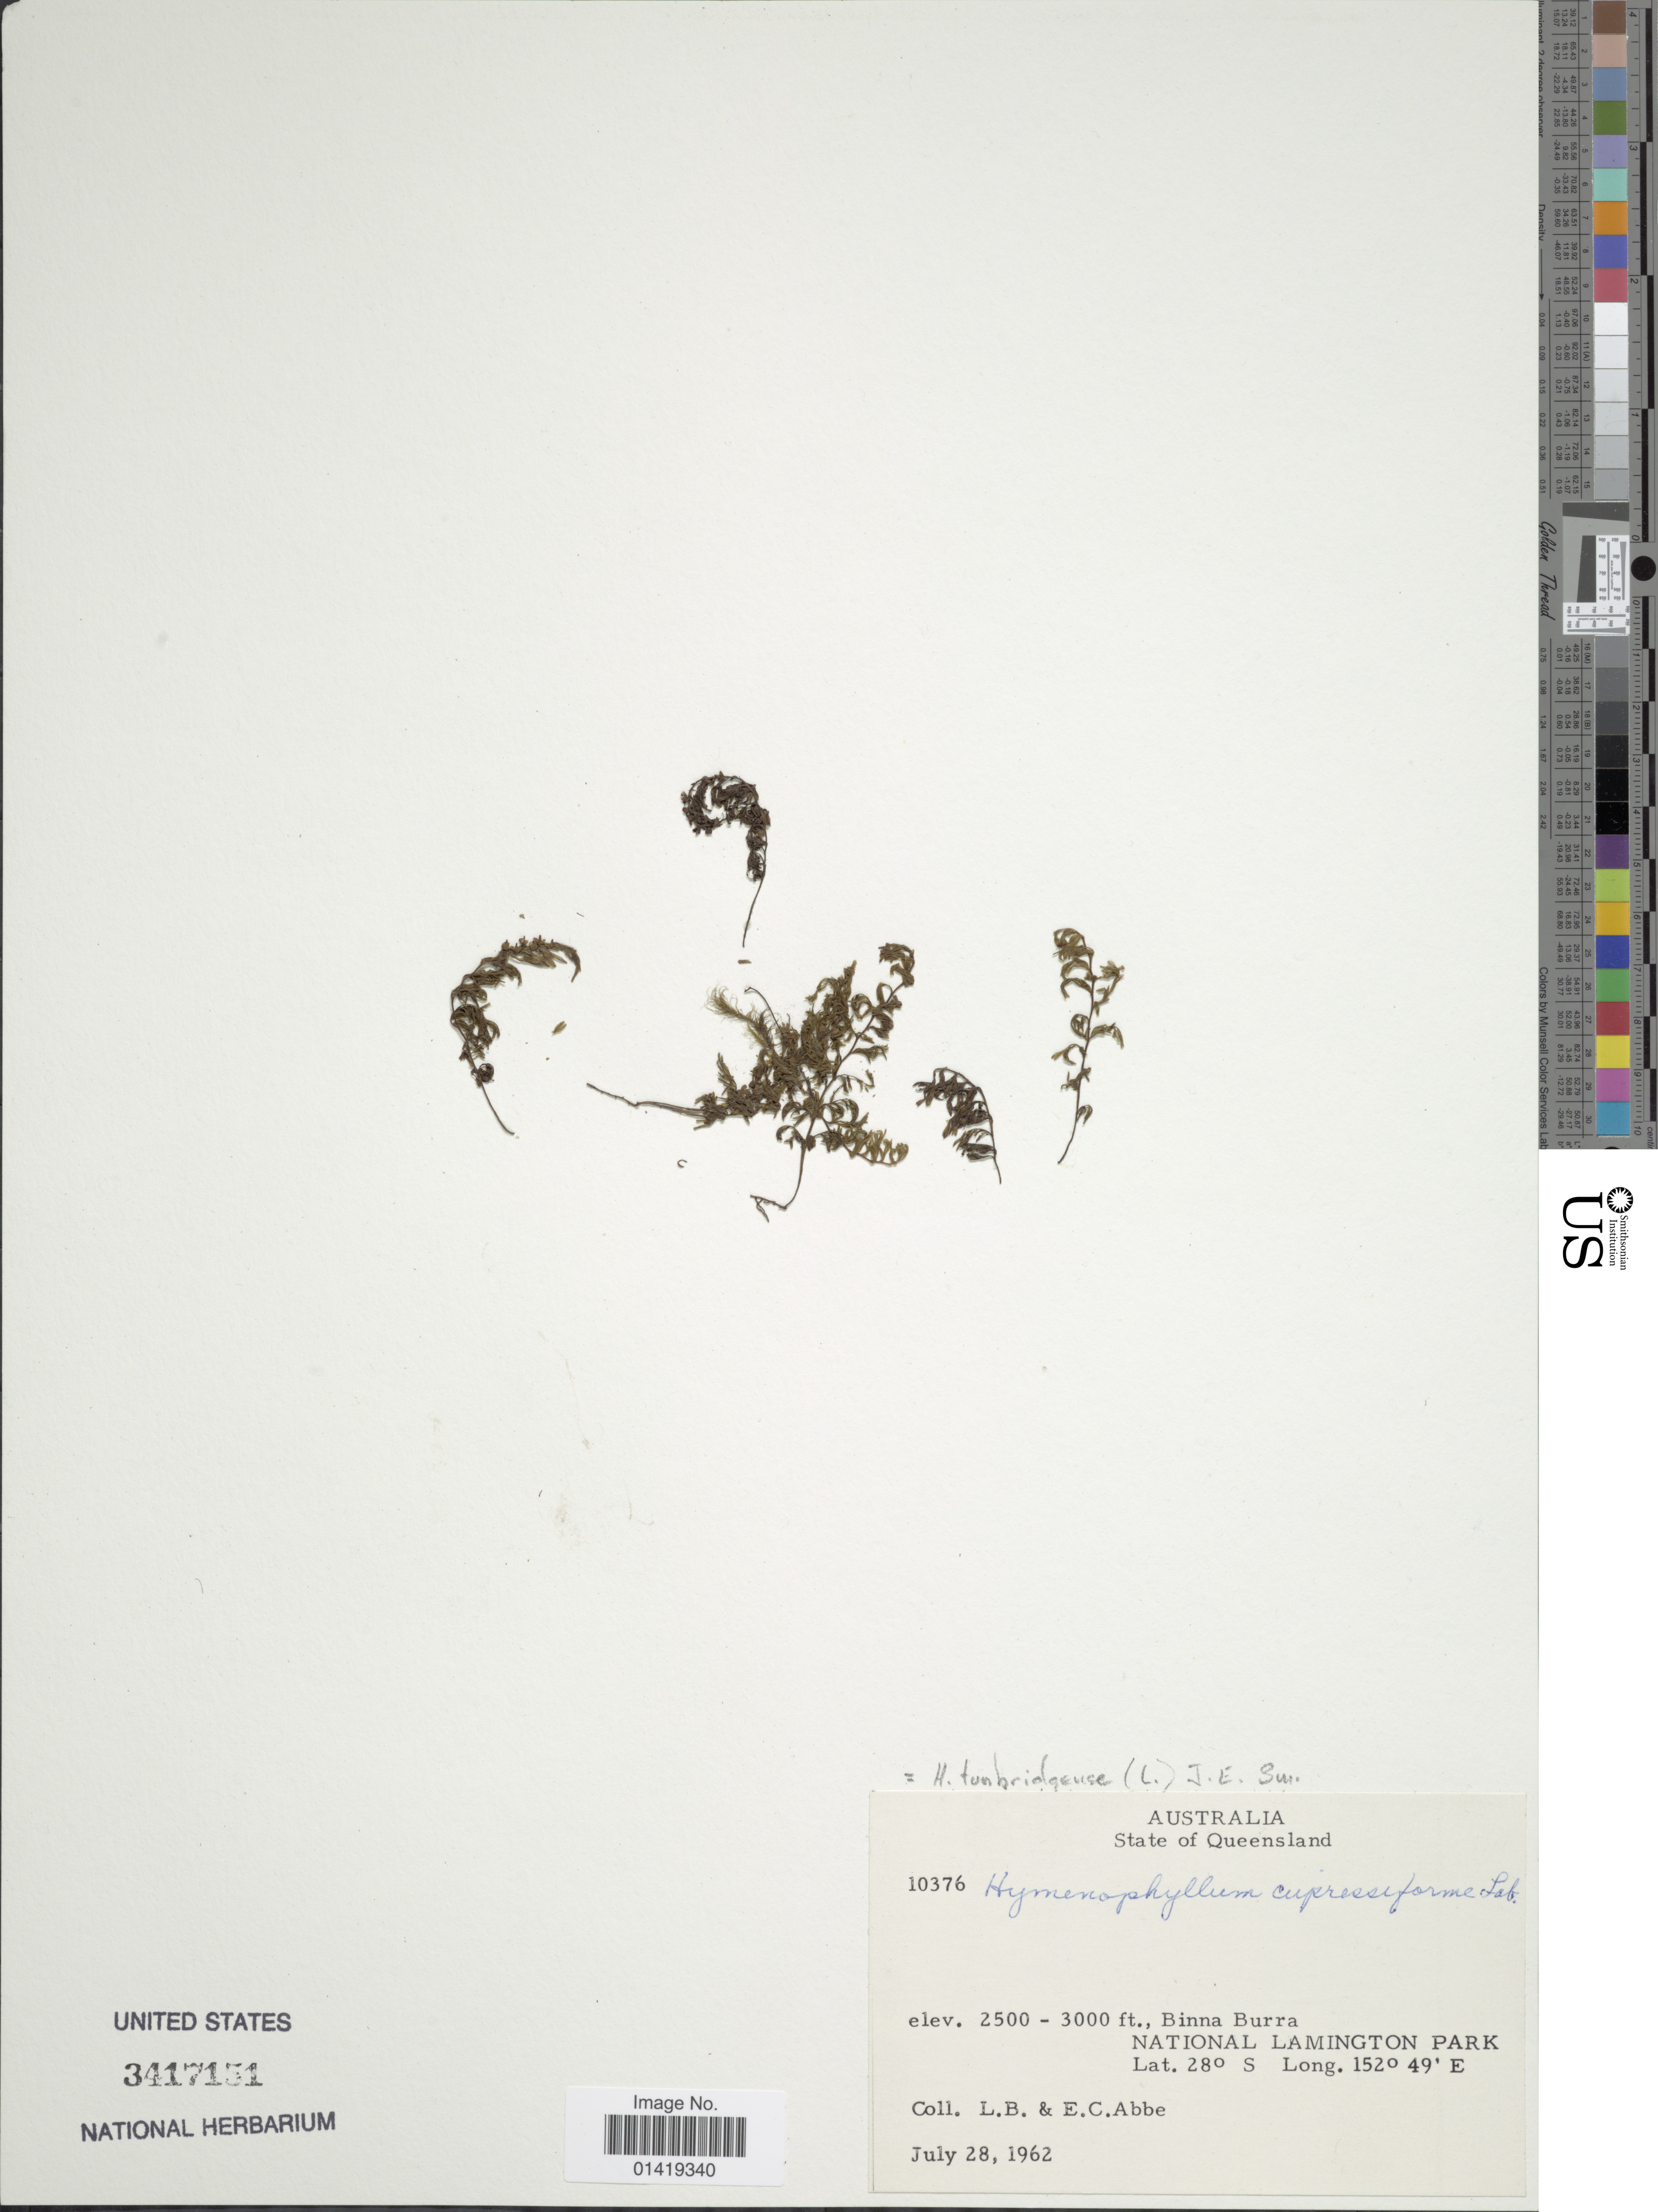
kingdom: Plantae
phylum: Tracheophyta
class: Polypodiopsida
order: Hymenophyllales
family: Hymenophyllaceae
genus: Hymenophyllum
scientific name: Hymenophyllum tunbrigense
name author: (L.) Small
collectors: L. B. Abbe & E. C. Abbe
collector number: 10376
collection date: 1962-07-28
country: Australia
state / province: Queensland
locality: State of Queensland Binna Burra National Lamington Park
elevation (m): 762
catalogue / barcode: US 3417151